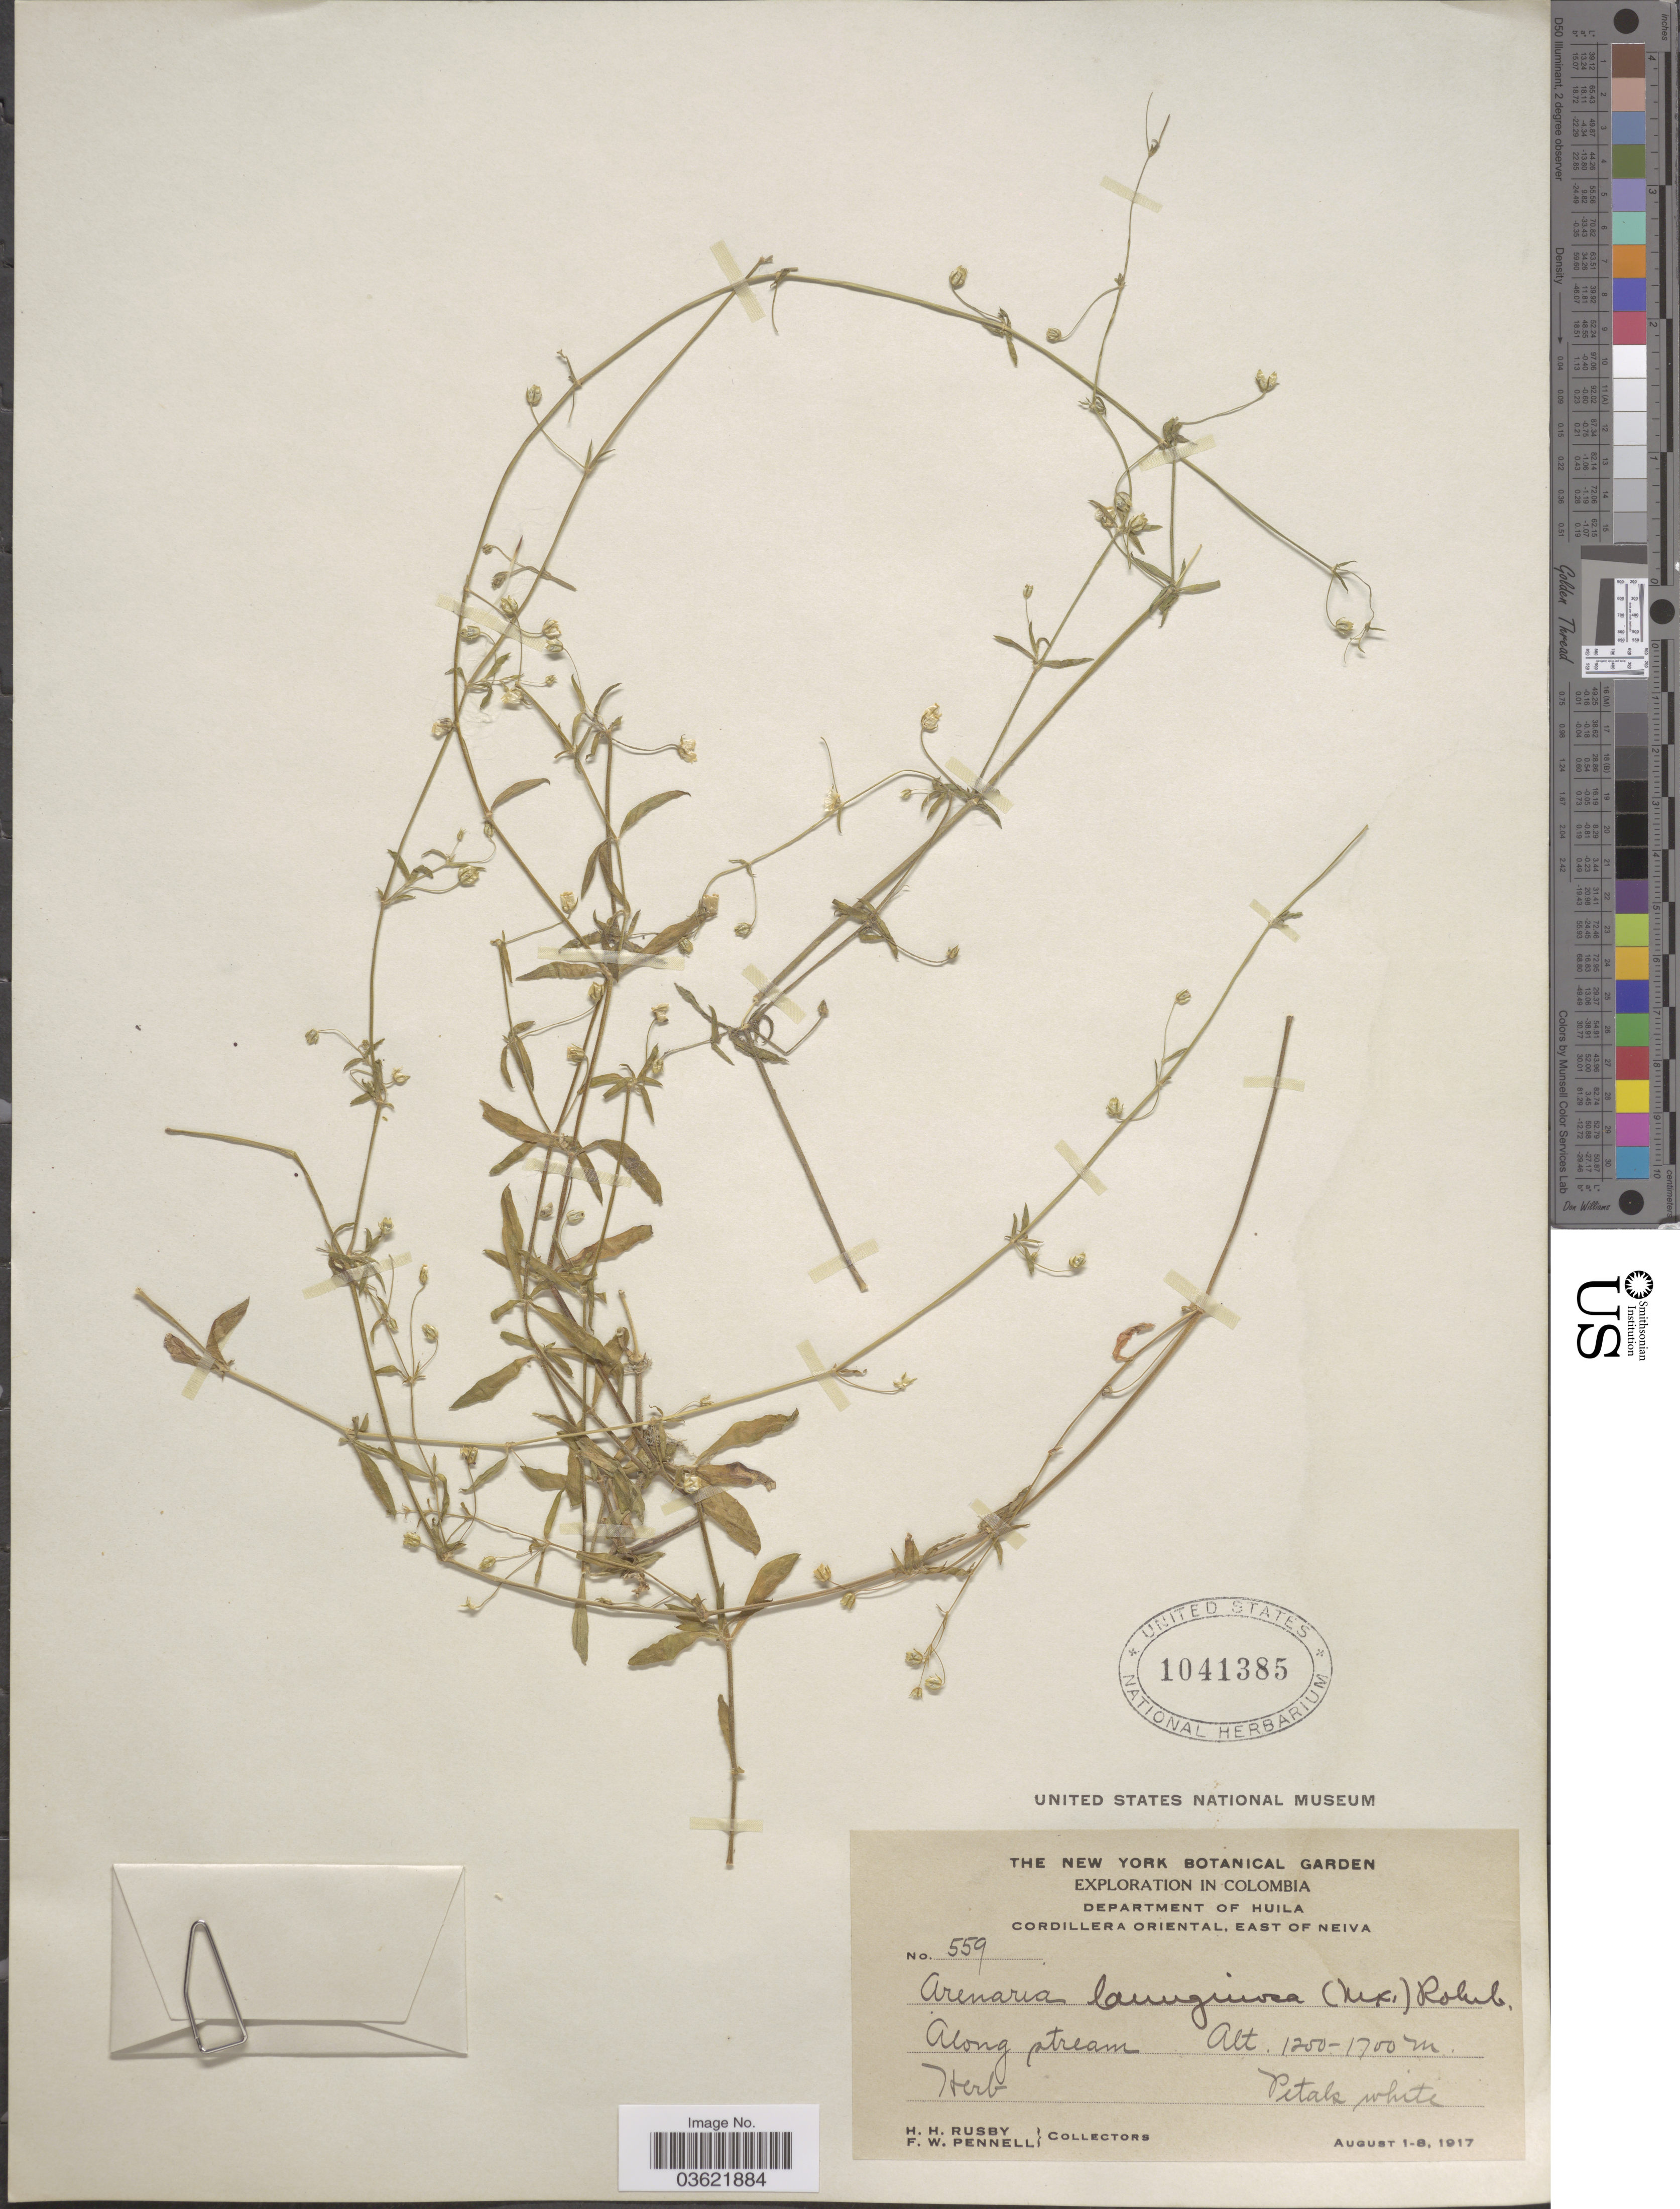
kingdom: Plantae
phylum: Tracheophyta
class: Magnoliopsida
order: Caryophyllales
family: Caryophyllaceae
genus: Arenaria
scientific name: Arenaria lanuginosa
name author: (Michx.) Rohrb.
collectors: H. H. Rusby & F. W. Pennell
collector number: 559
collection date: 1917-08-01/1917-08-08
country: Colombia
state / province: Huila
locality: Department of Huila. Cordillera Oriental, East of Neiva. Along stream.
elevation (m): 1200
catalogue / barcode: US 1041385